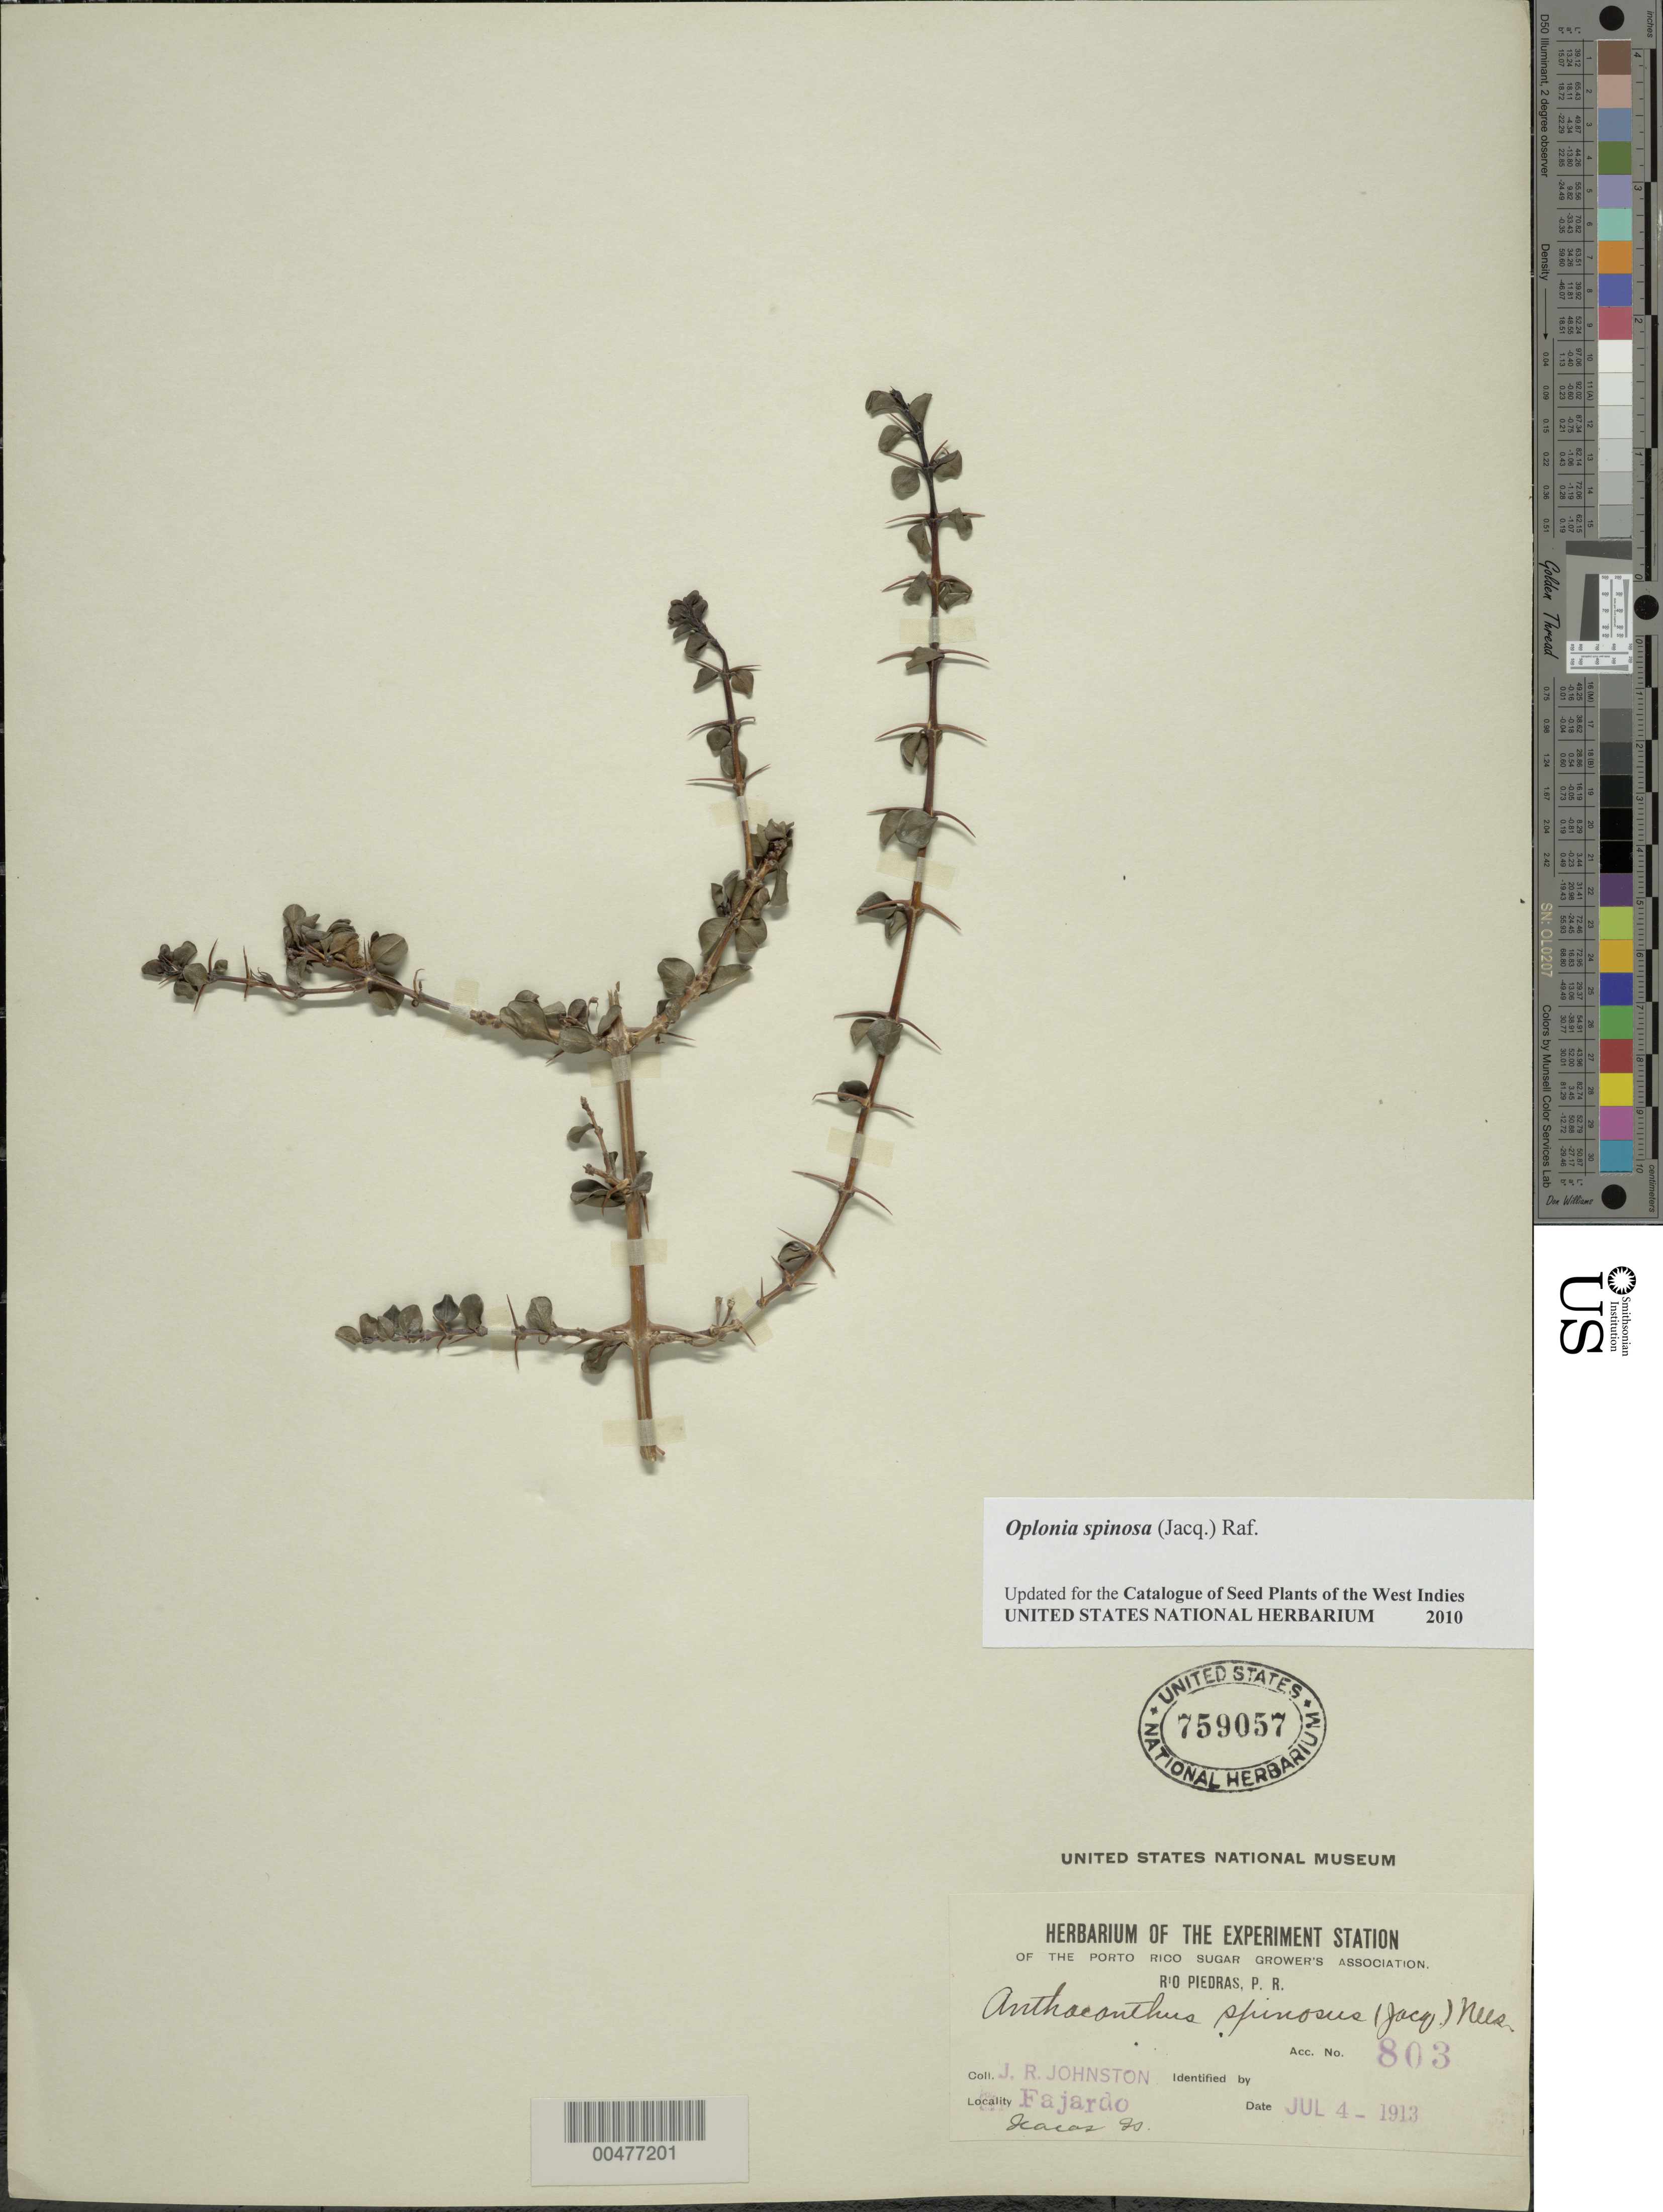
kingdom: Plantae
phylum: Tracheophyta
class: Magnoliopsida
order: Lamiales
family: Acanthaceae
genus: Oplonia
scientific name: Oplonia spinosa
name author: Raf.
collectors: J. Johnston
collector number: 803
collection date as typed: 04 Jul 1913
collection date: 1913-07-04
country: Puerto Rico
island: Greater Antilles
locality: Icacos: Fajardo.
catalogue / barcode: US 759057